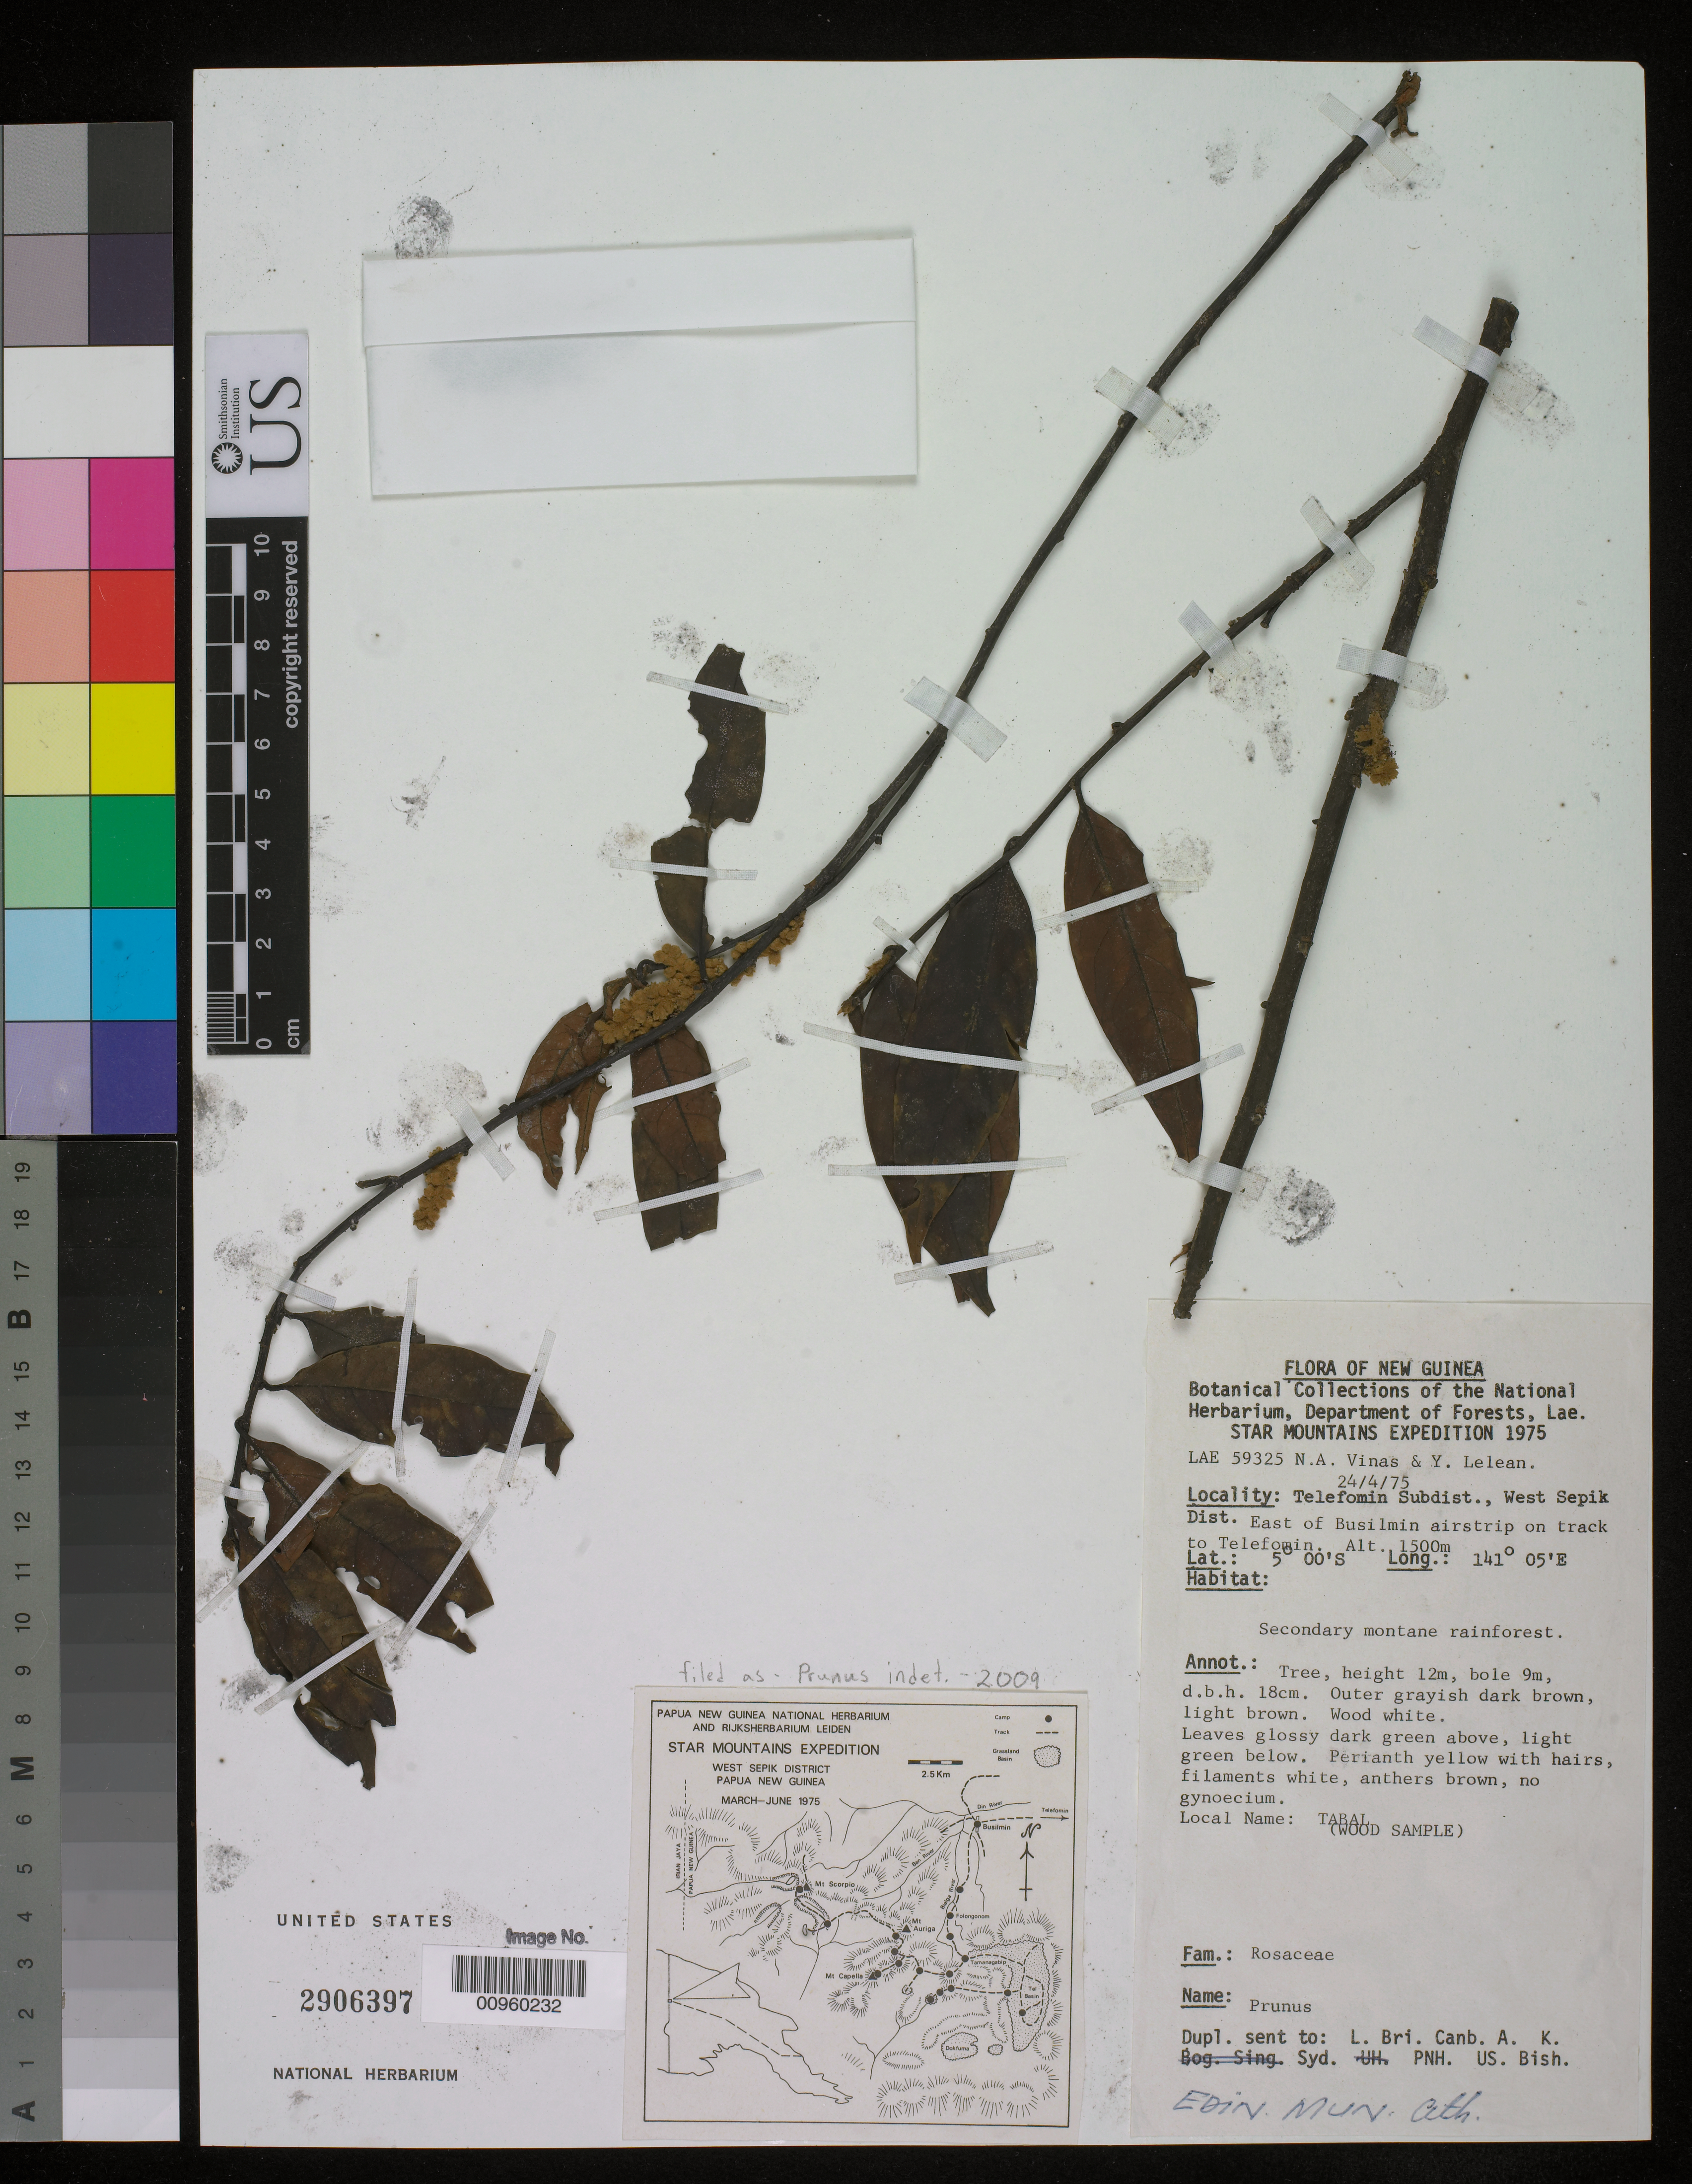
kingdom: Plantae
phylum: Tracheophyta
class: Magnoliopsida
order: Rosales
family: Rosaceae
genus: Prunus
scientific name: Prunus sp.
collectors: N. Vinas & Y. Lelean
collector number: LAE 59325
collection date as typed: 24 Apr 1975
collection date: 1975-04-24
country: Papua New Guinea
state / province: Sandaun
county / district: Telefomin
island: New Guinea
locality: Telefomin subdistrict, West Sepik dist. East of Buslmin airstrip on track to Telefomin.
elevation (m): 1500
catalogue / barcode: US 2906397